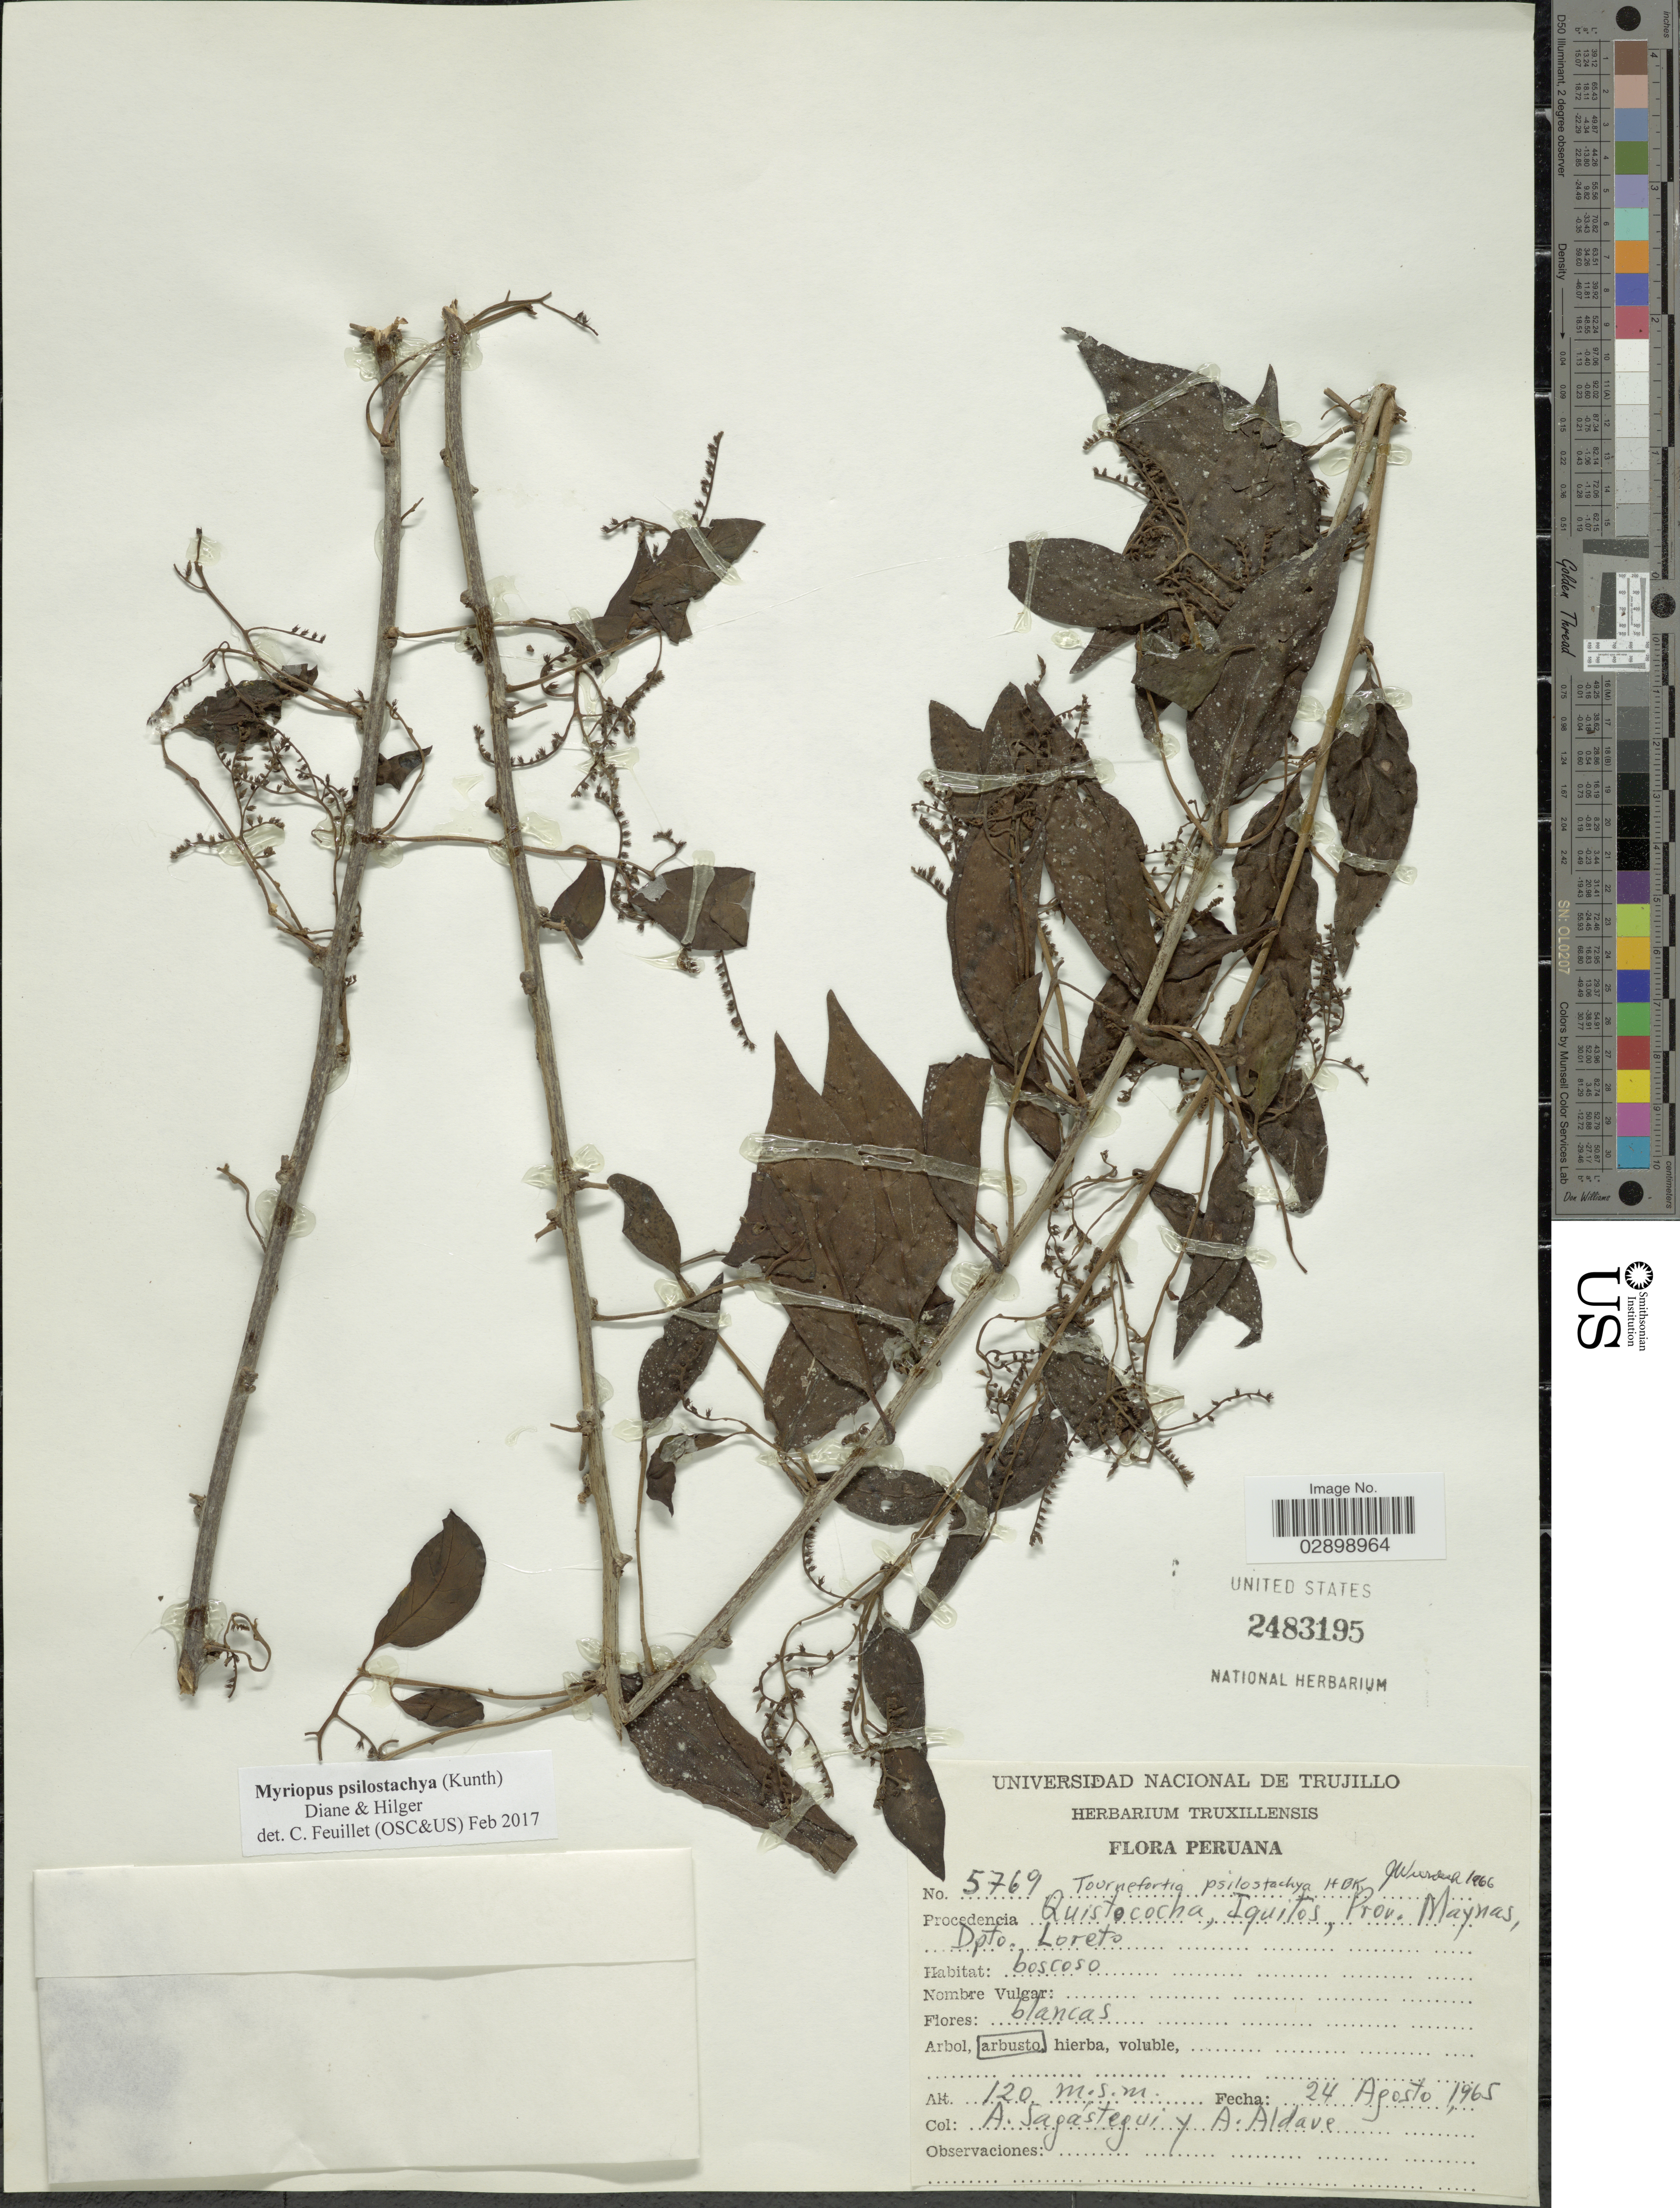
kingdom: Plantae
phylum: Tracheophyta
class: Magnoliopsida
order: Boraginales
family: Heliotropiaceae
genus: Myriopus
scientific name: Myriopus psilostachya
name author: (Kunth) Diane & Hilger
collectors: A. Sagastegui & A. Aldave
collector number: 5769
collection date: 1965-08-24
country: Peru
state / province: Loreto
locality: Quistococha, Iquitos, Prov. Maynas, Dpto. Loreto.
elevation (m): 120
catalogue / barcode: US 2483195